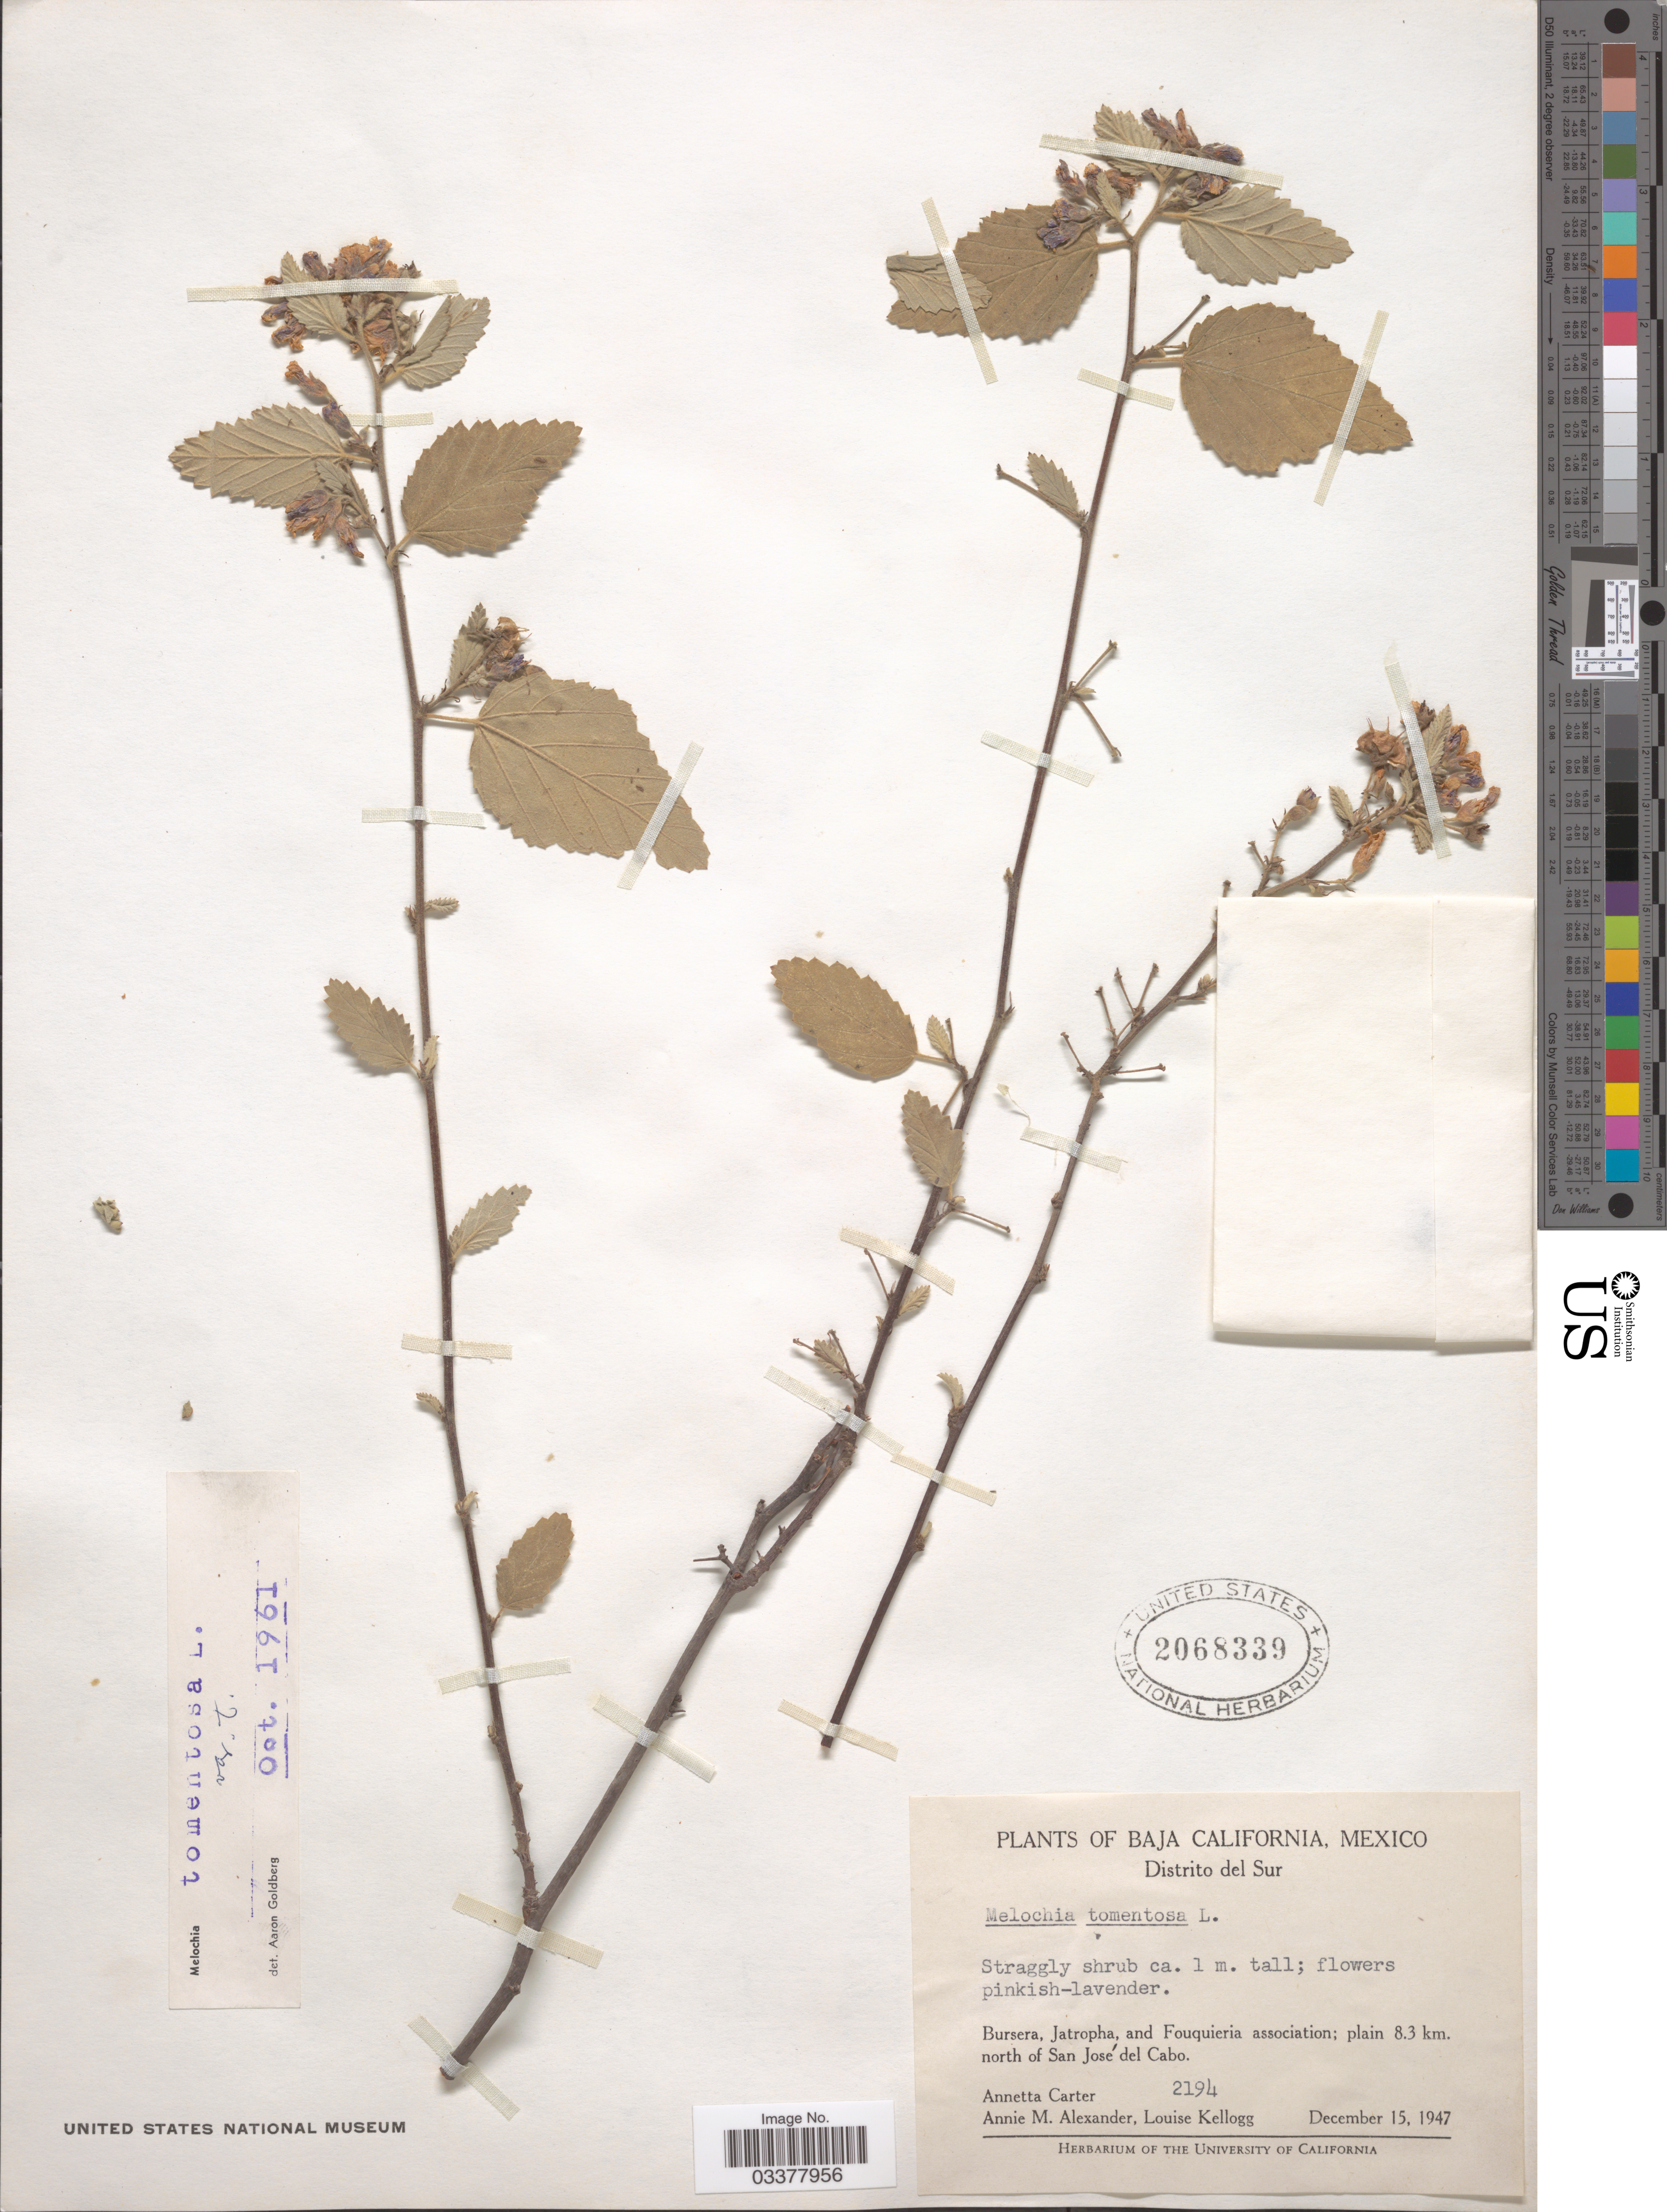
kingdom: Plantae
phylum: Tracheophyta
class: Magnoliopsida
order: Malvales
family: Malvaceae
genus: Melochia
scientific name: Melochia tomentosa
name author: L.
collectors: Annetta Carter, A. M. Alexander & L. Kellogg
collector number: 2194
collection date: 1947-12-15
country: Mexico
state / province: Baja California Sur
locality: Distrito del Sur. Plain 8.3 km. north of San José del Cabo.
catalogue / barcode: US 2068339